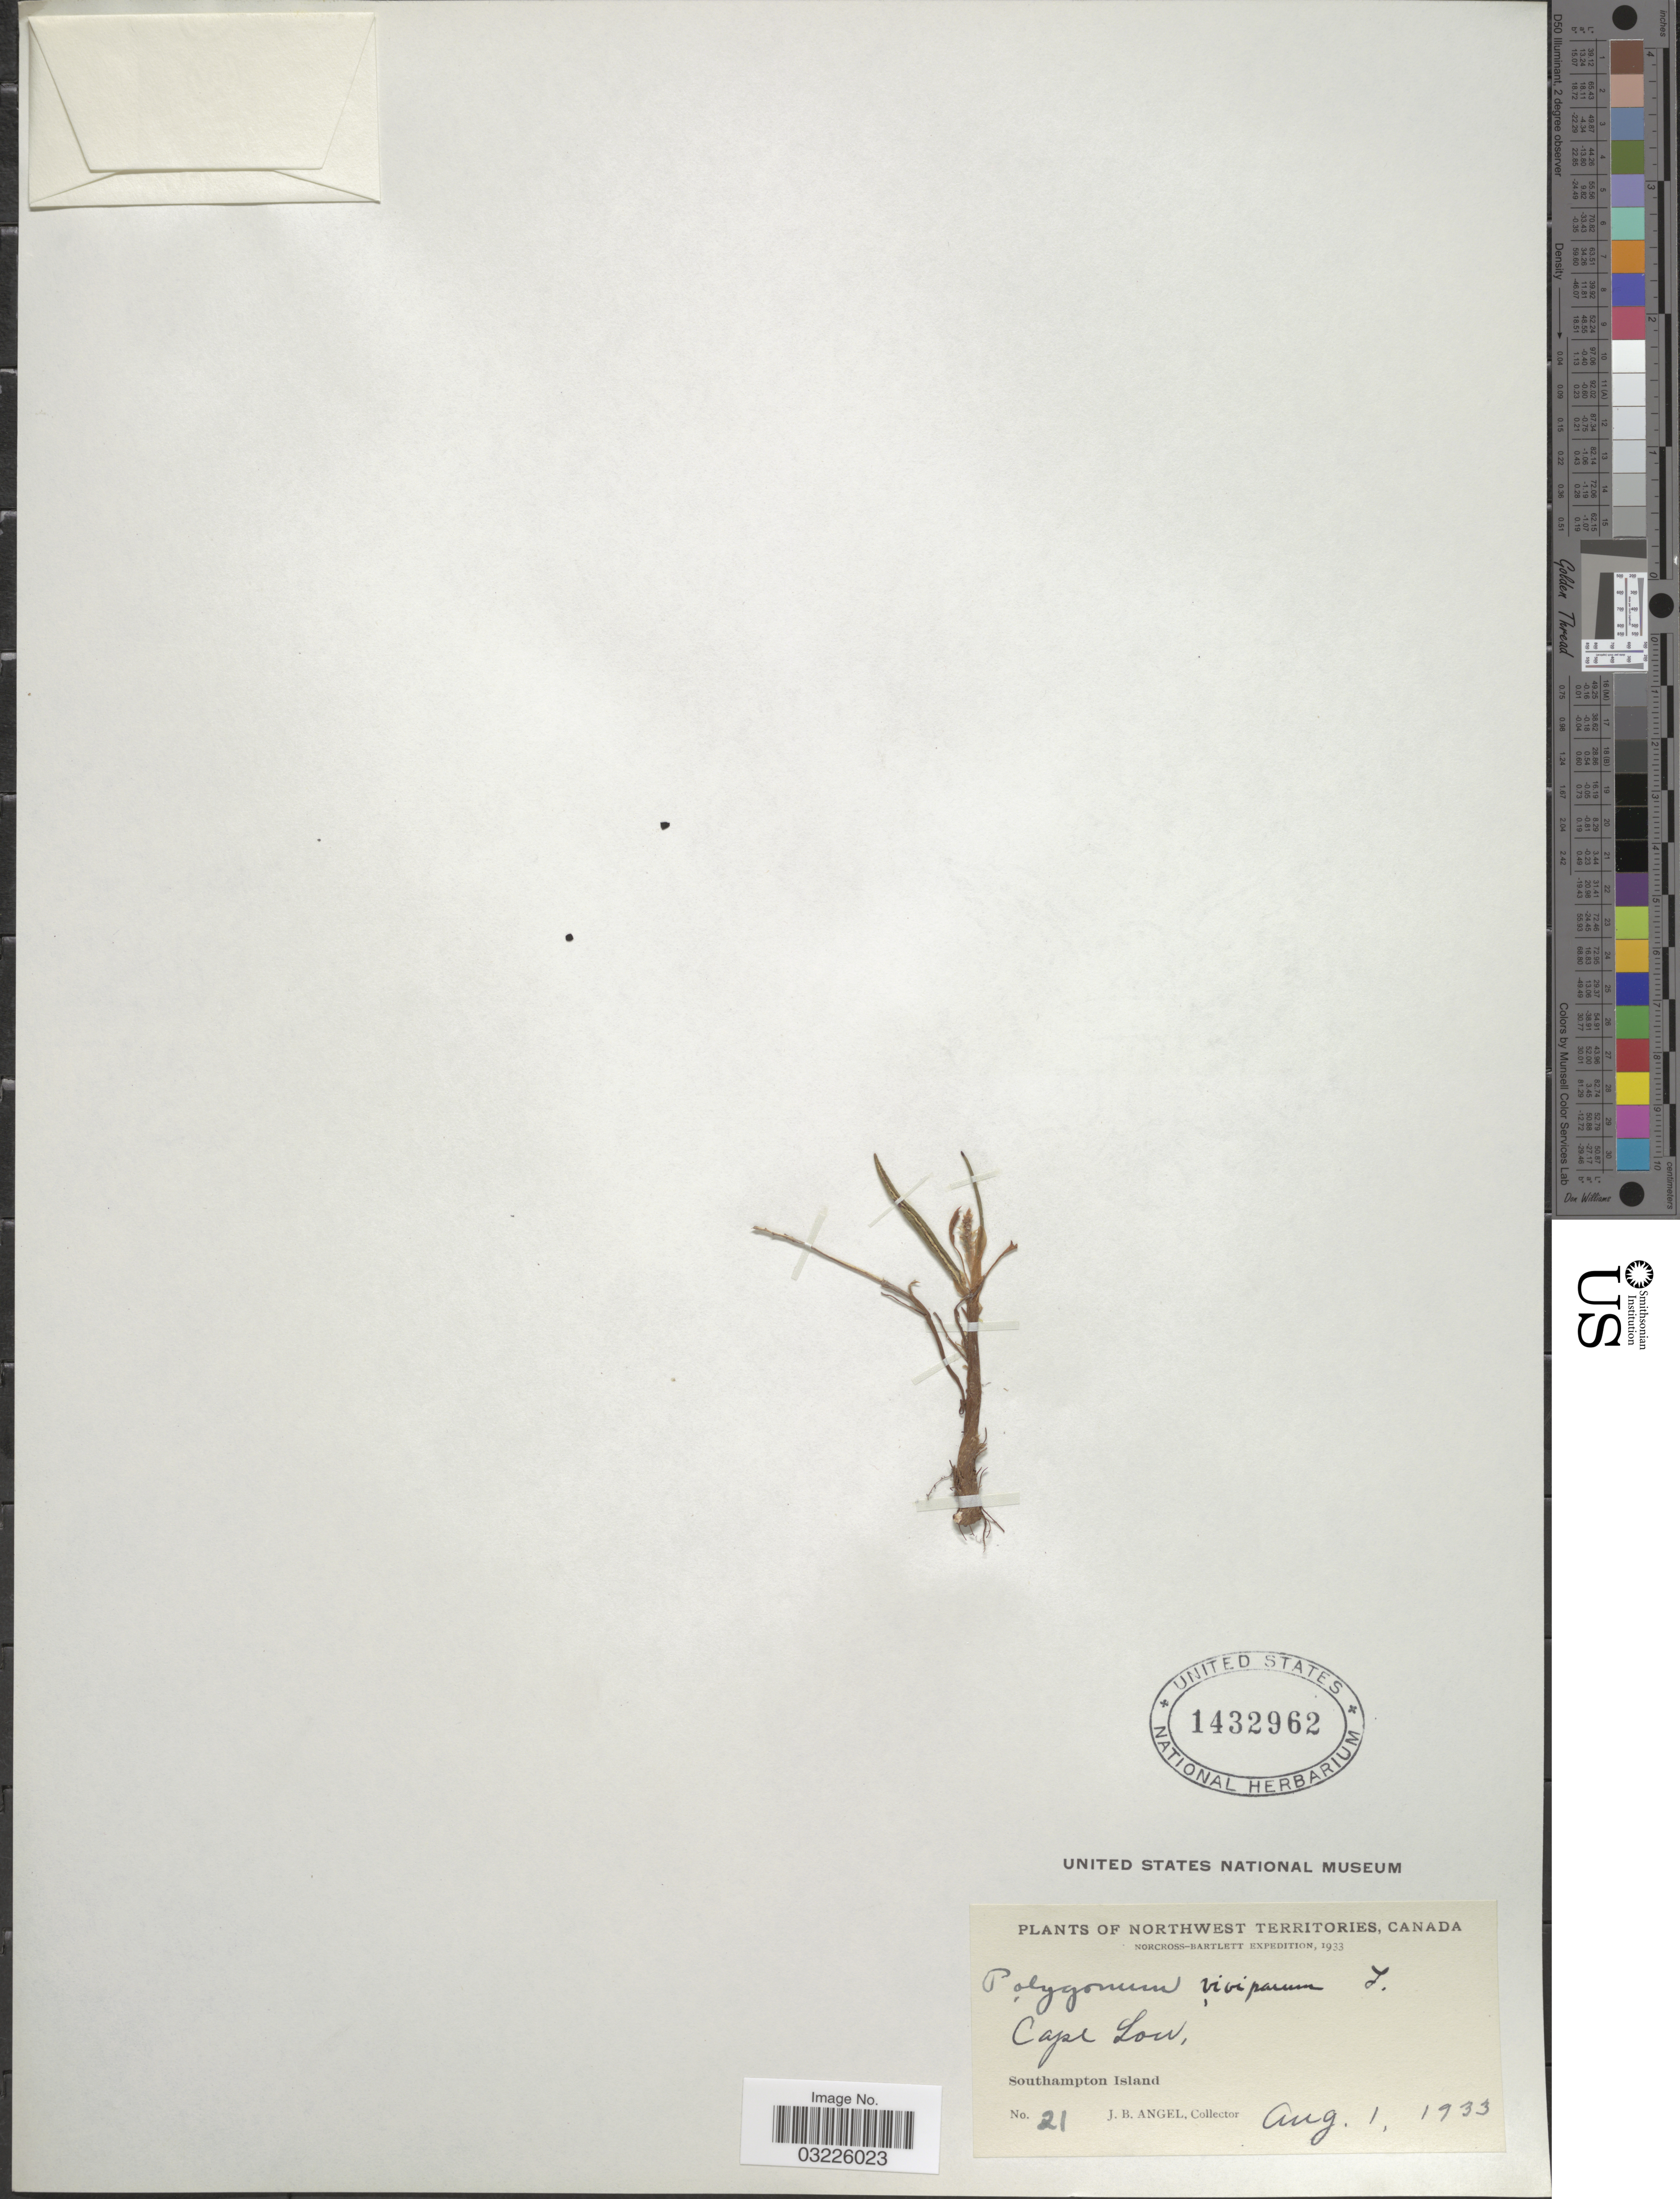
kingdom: Plantae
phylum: Tracheophyta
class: Magnoliopsida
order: Caryophyllales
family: Polygonaceae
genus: Bistorta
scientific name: Bistorta vivipara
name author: (L.) Delarbre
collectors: J. Angel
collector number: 21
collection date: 1933-08-01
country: Canada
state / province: Northwest Territories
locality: Cape Lou, Southampton Island.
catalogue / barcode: US 1432962